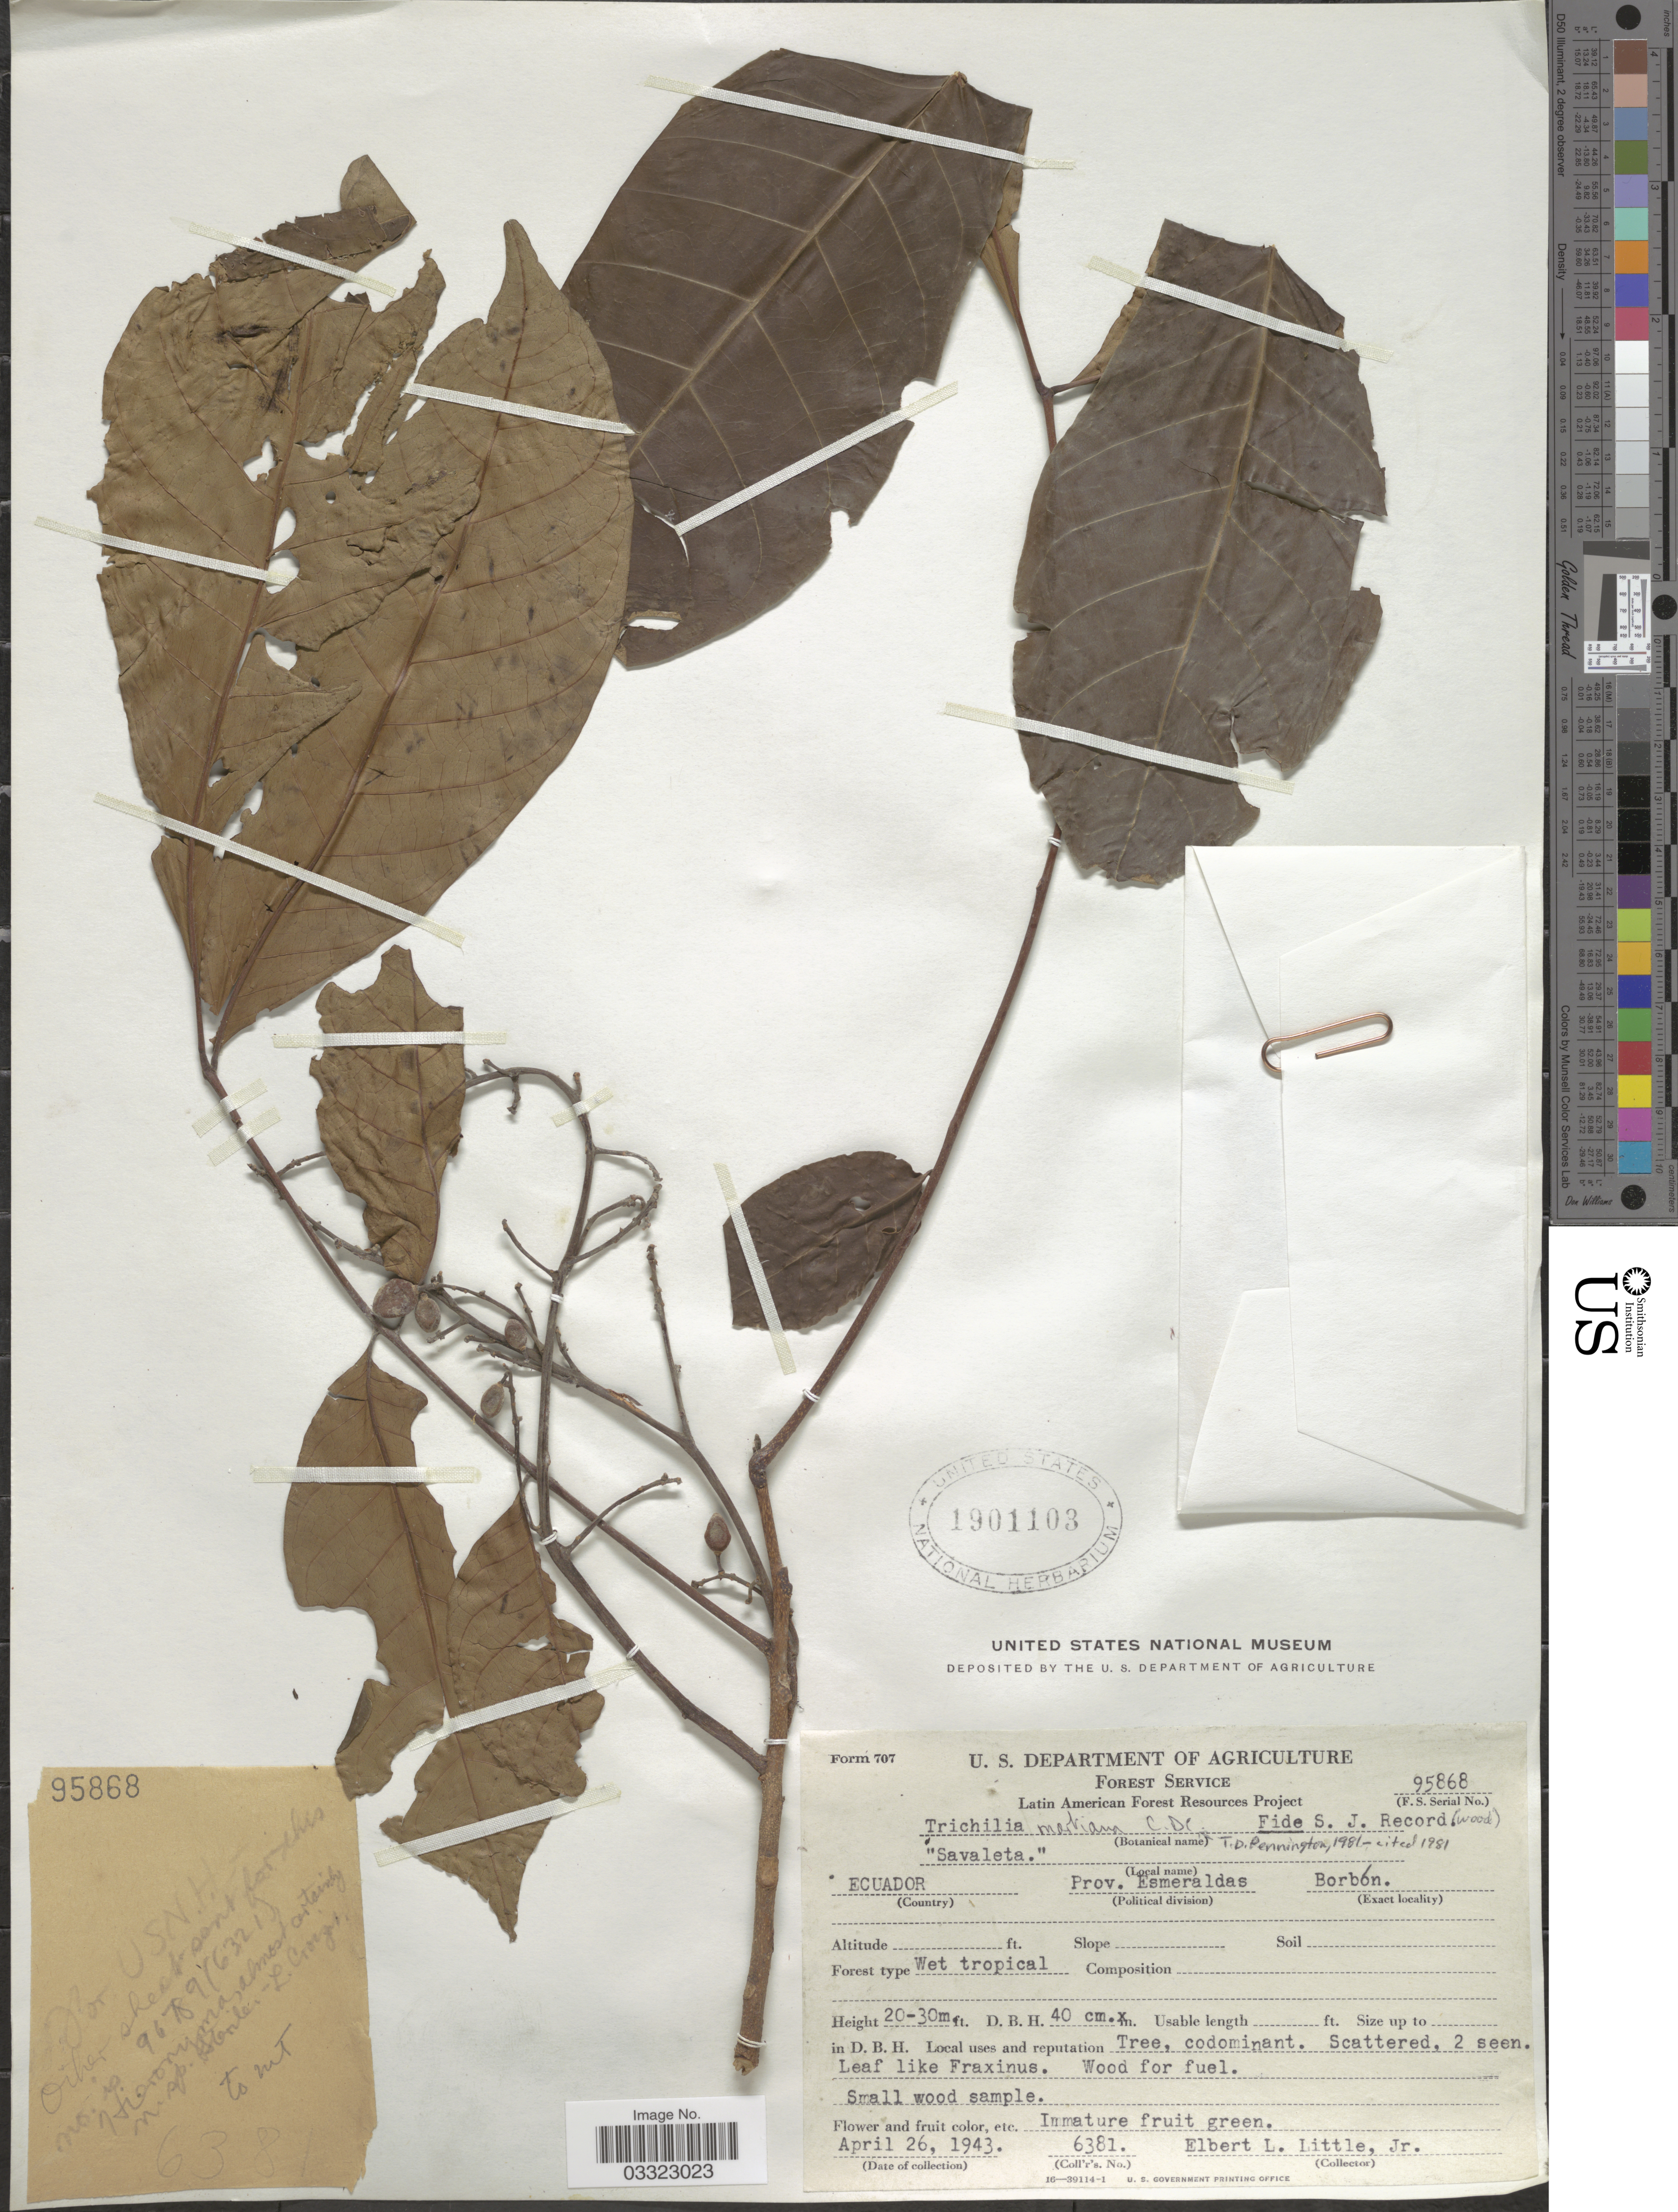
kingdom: Plantae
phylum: Tracheophyta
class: Magnoliopsida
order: Sapindales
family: Meliaceae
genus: Trichilia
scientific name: Trichilia martiana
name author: C. DC.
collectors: E. L. Little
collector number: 6381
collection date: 1943-04-26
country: Ecuador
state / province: Esmeraldas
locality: Borbón.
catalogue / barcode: US 1901103